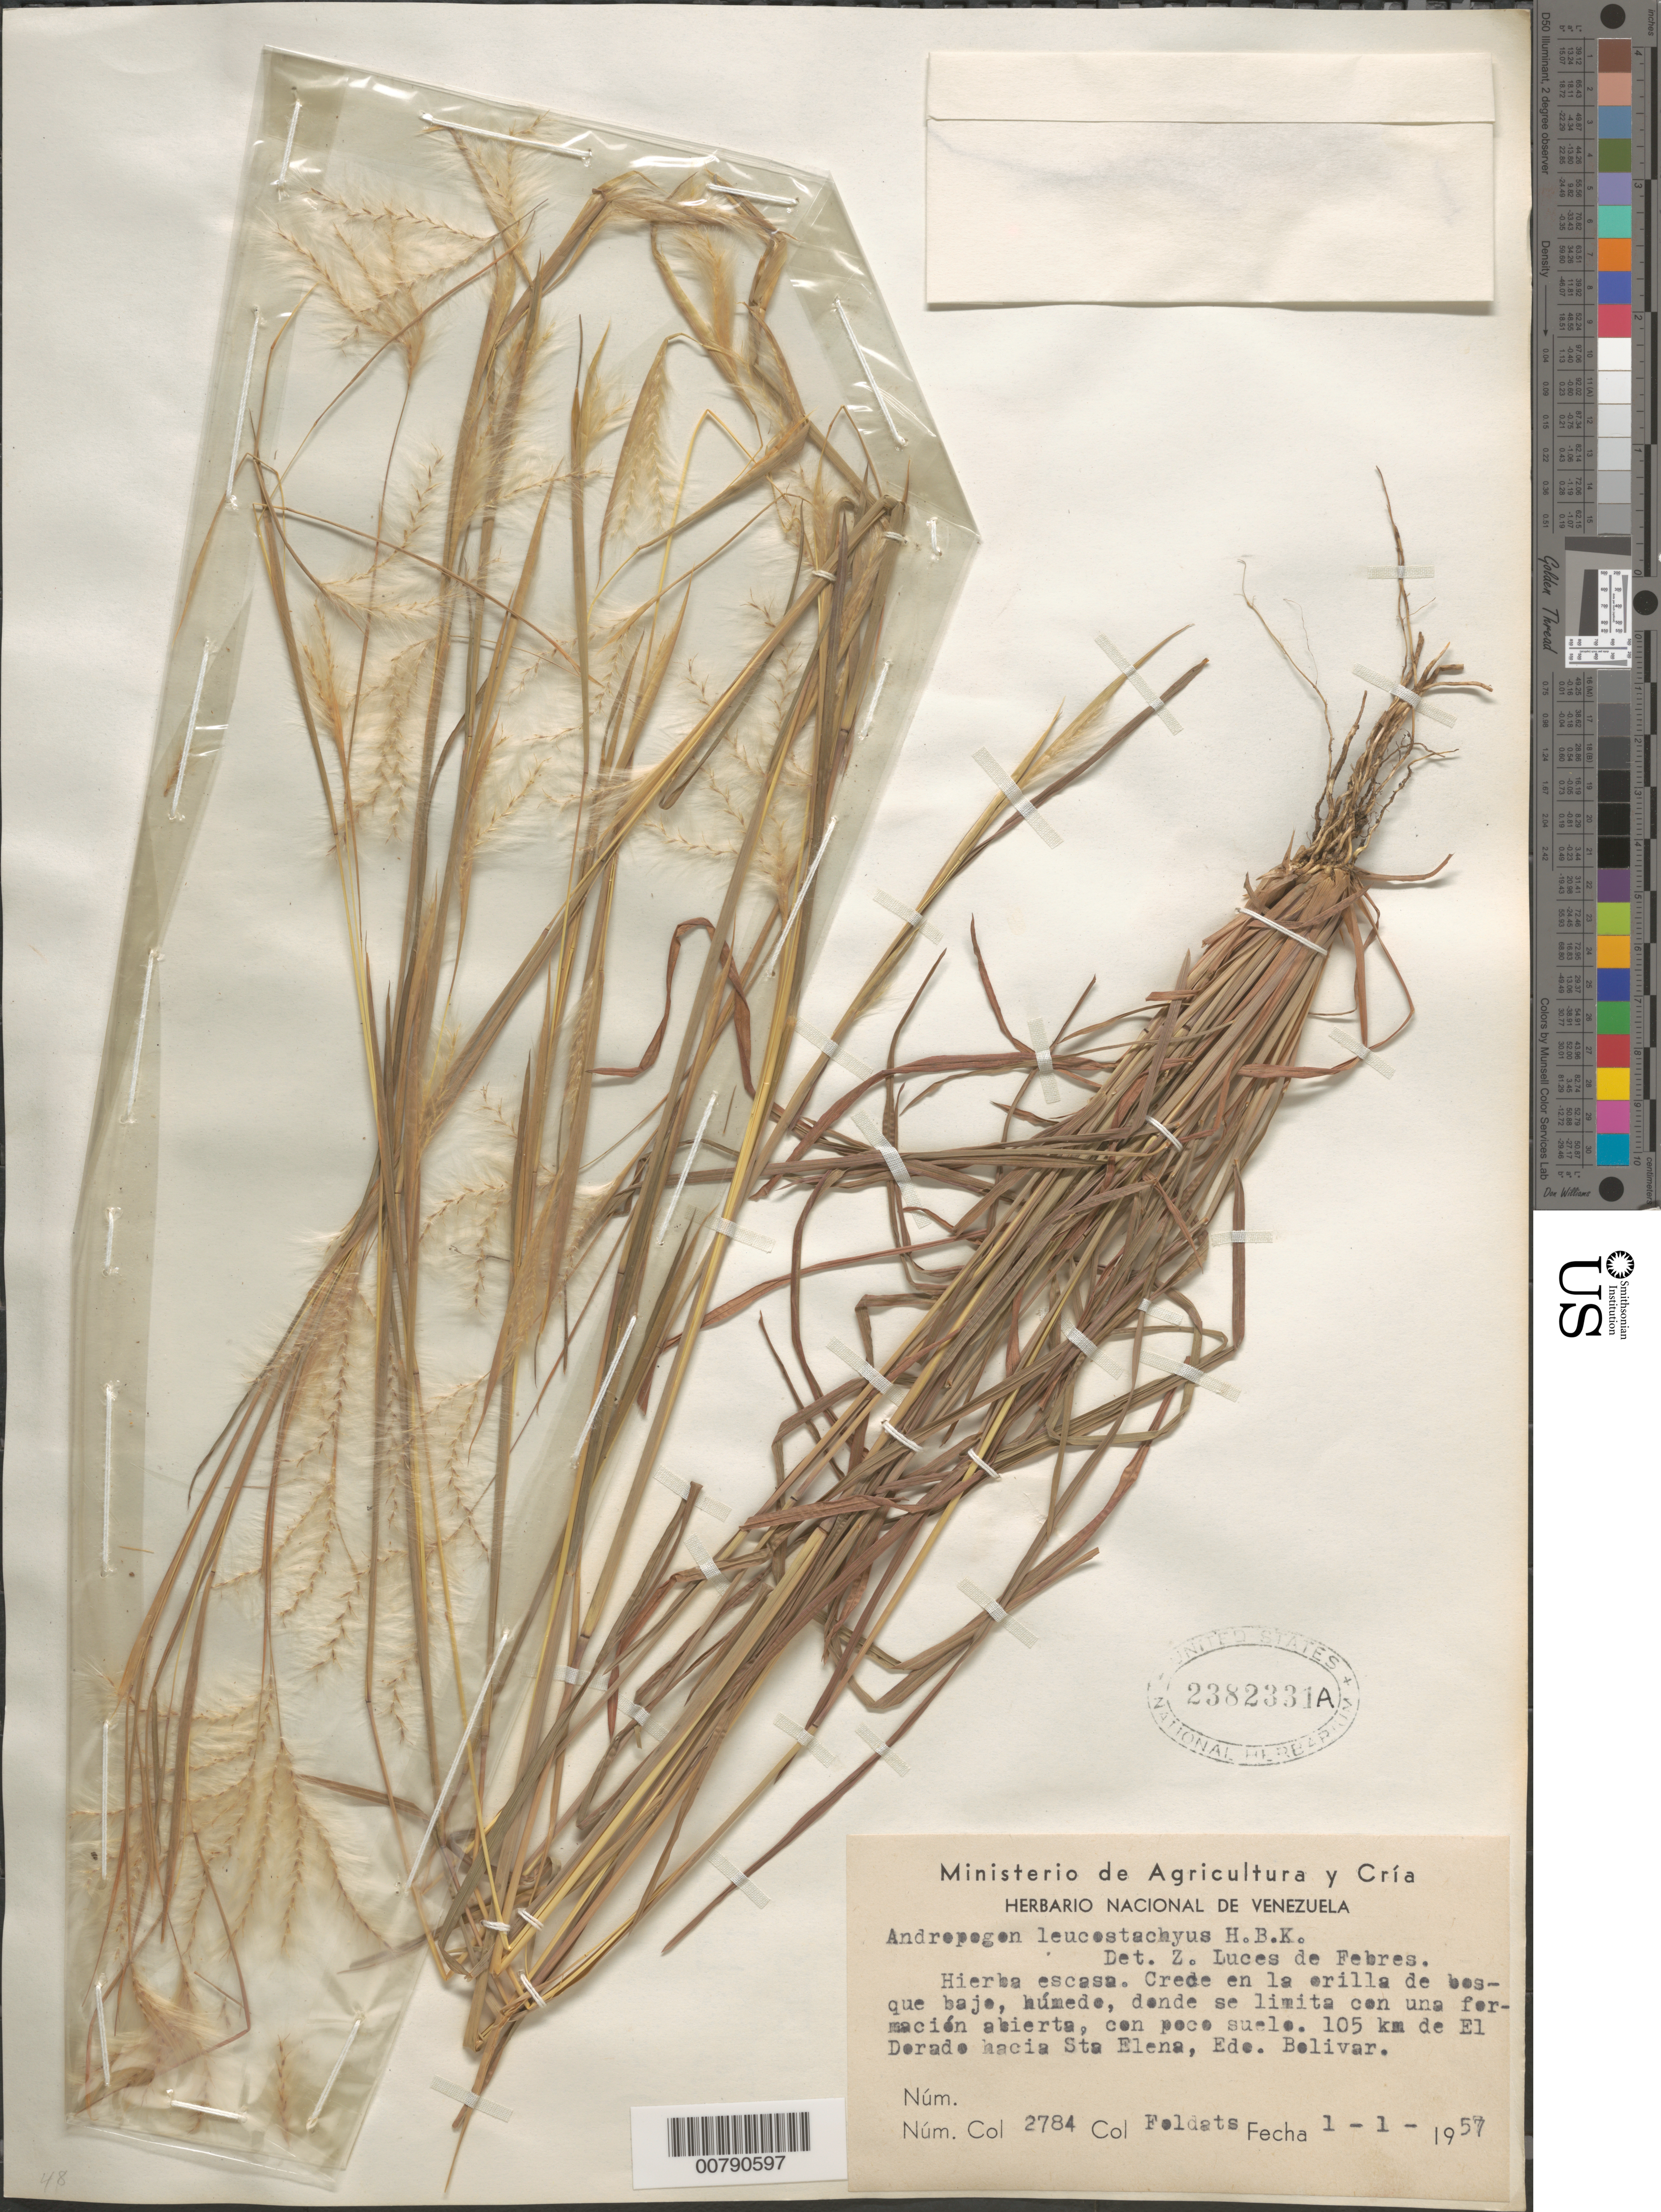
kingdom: Plantae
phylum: Tracheophyta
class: Liliopsida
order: Poales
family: Poaceae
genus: Andropogon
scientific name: Andropogon leucostachyus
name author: Kunth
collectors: E. Foldats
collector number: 2784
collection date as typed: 1-Jan-57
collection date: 1957-01-01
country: Venezuela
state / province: Bolívar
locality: El Dorado, 105 km hacia Santa Elena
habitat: Crece en la orilla de bosque bajo, húmedo, donde se limita con una formacion abierta, comn poco suelo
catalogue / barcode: US 2382331A